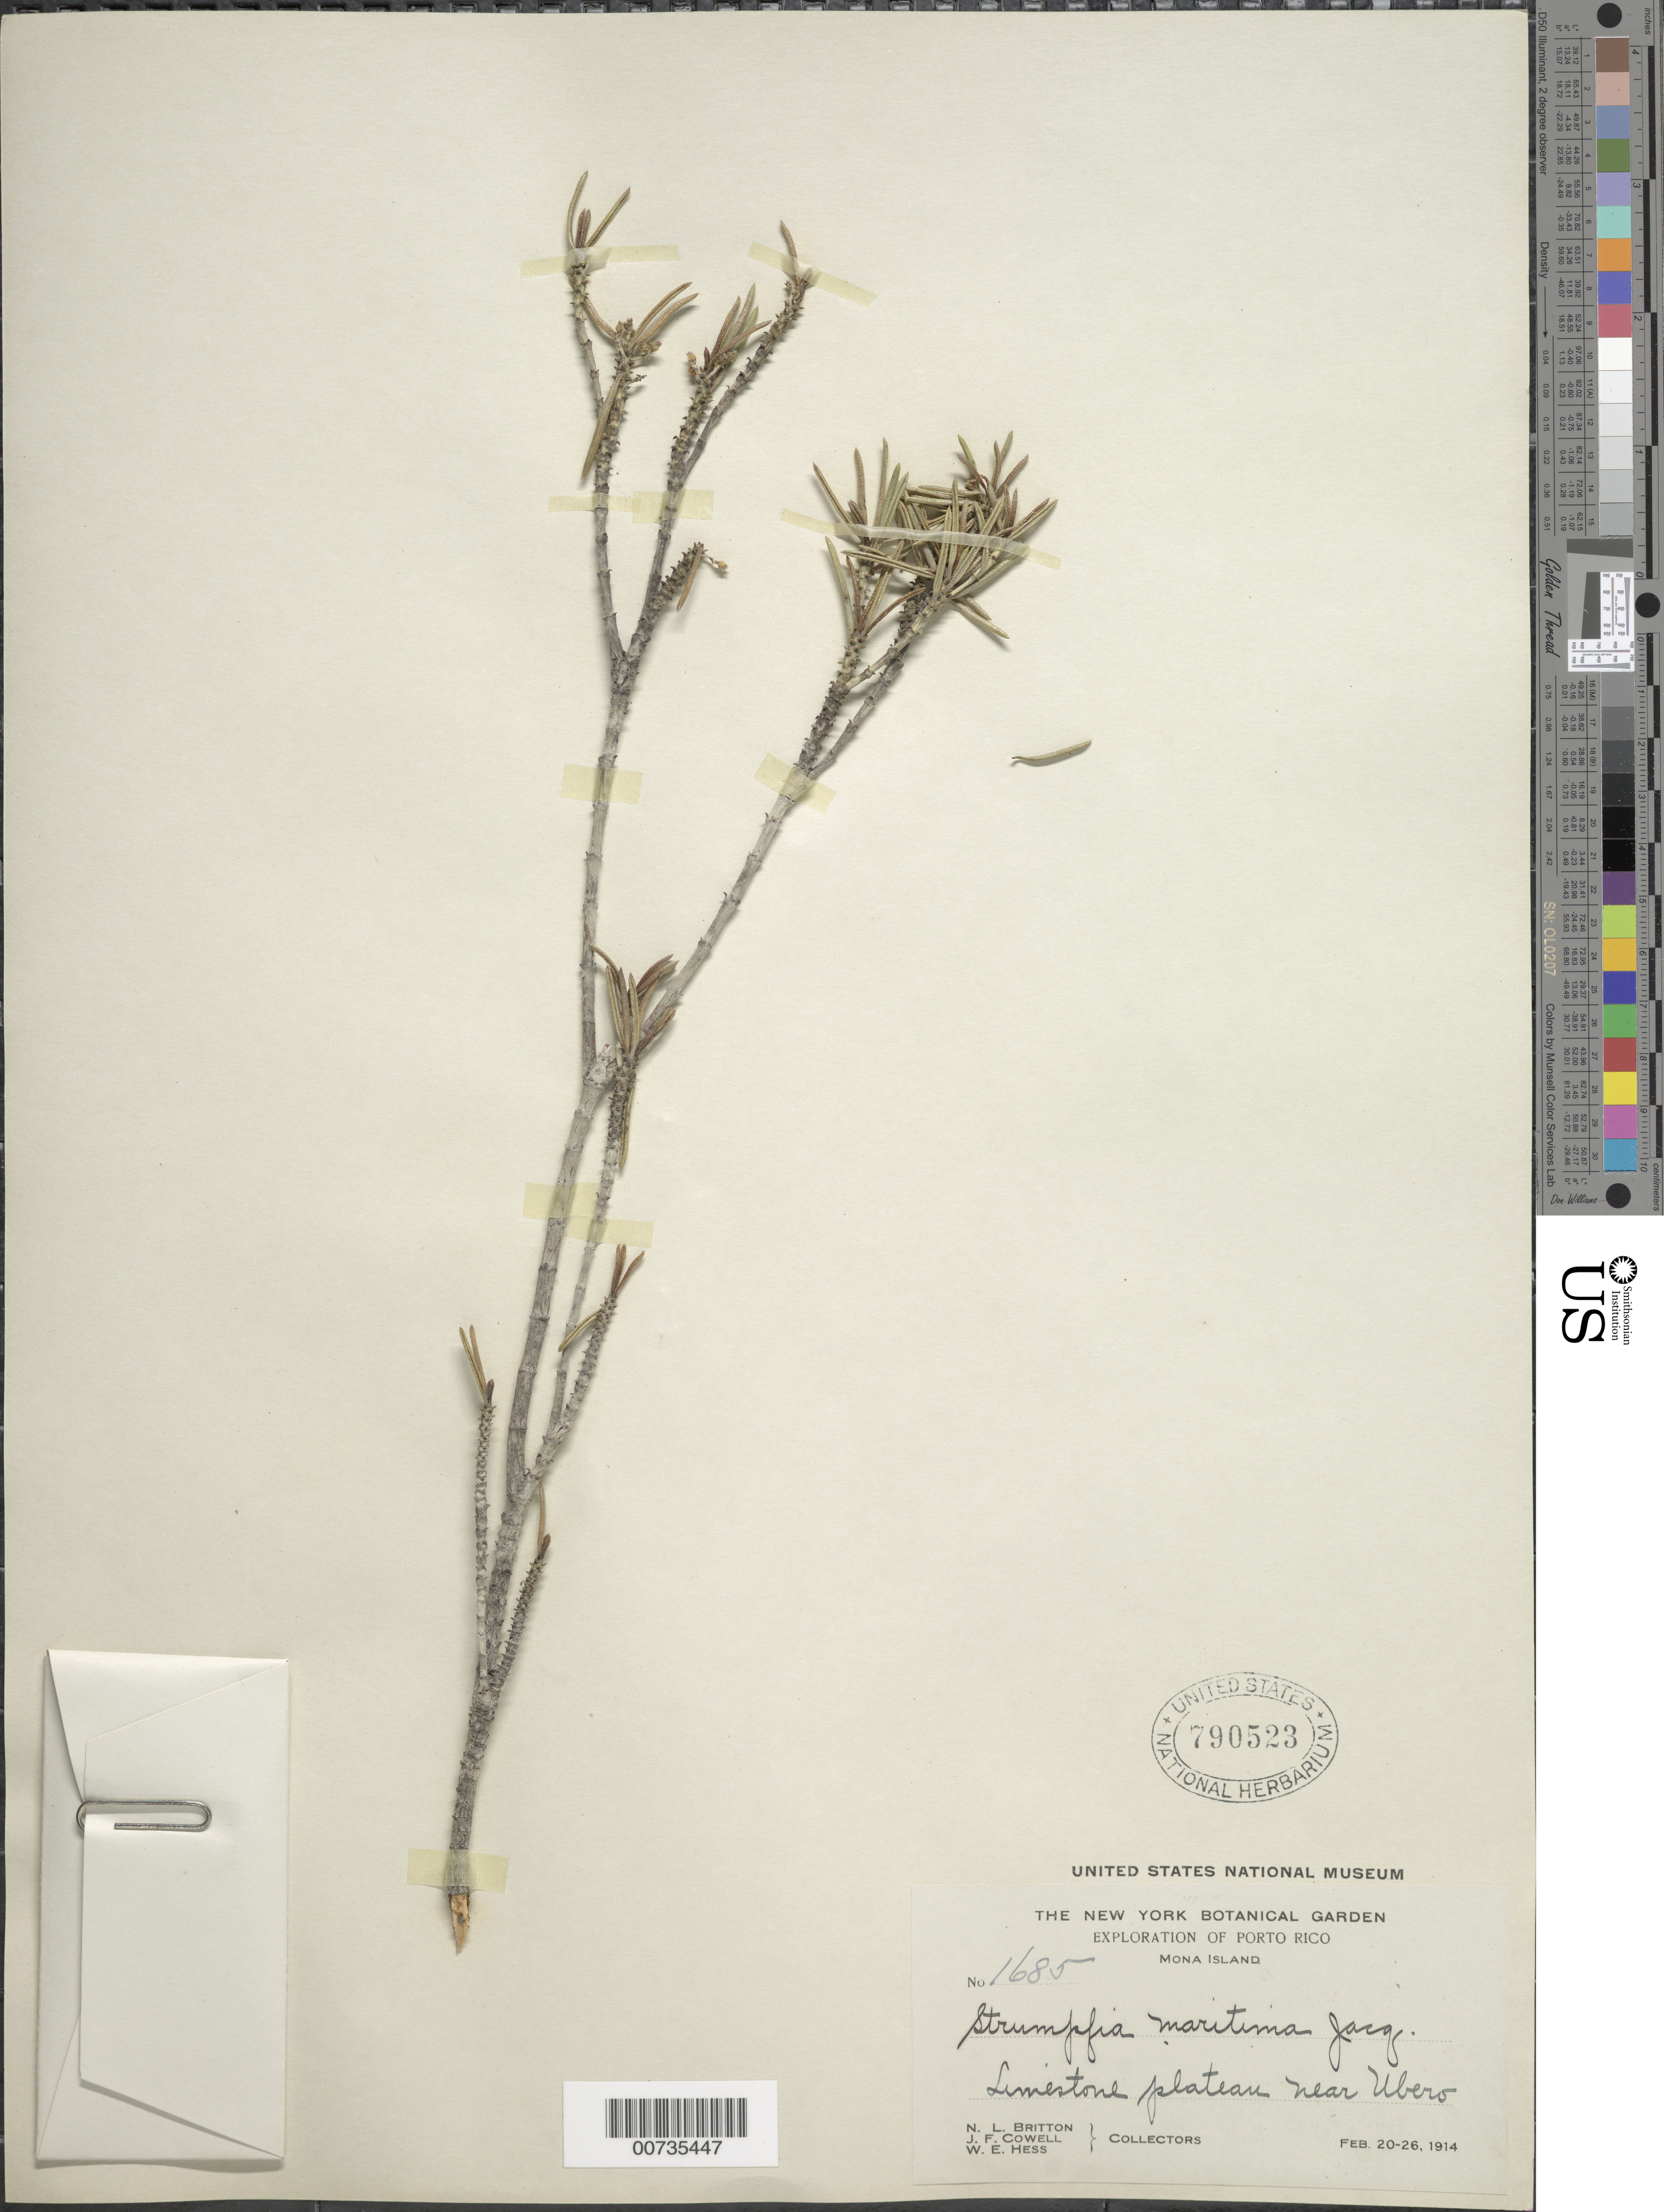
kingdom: Plantae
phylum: Tracheophyta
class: Magnoliopsida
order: Gentianales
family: Rubiaceae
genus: Strumpfia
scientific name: Strumpfia maritima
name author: Jacq.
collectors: N. Britton, J. F. Cowell & W. Hess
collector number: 1685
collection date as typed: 20 Feb 1914 to 26 Feb 1914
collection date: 1914-02-20/1914-02-26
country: Puerto Rico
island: Mona Island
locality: Near Ubero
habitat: Limestone plateau.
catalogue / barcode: US 790523